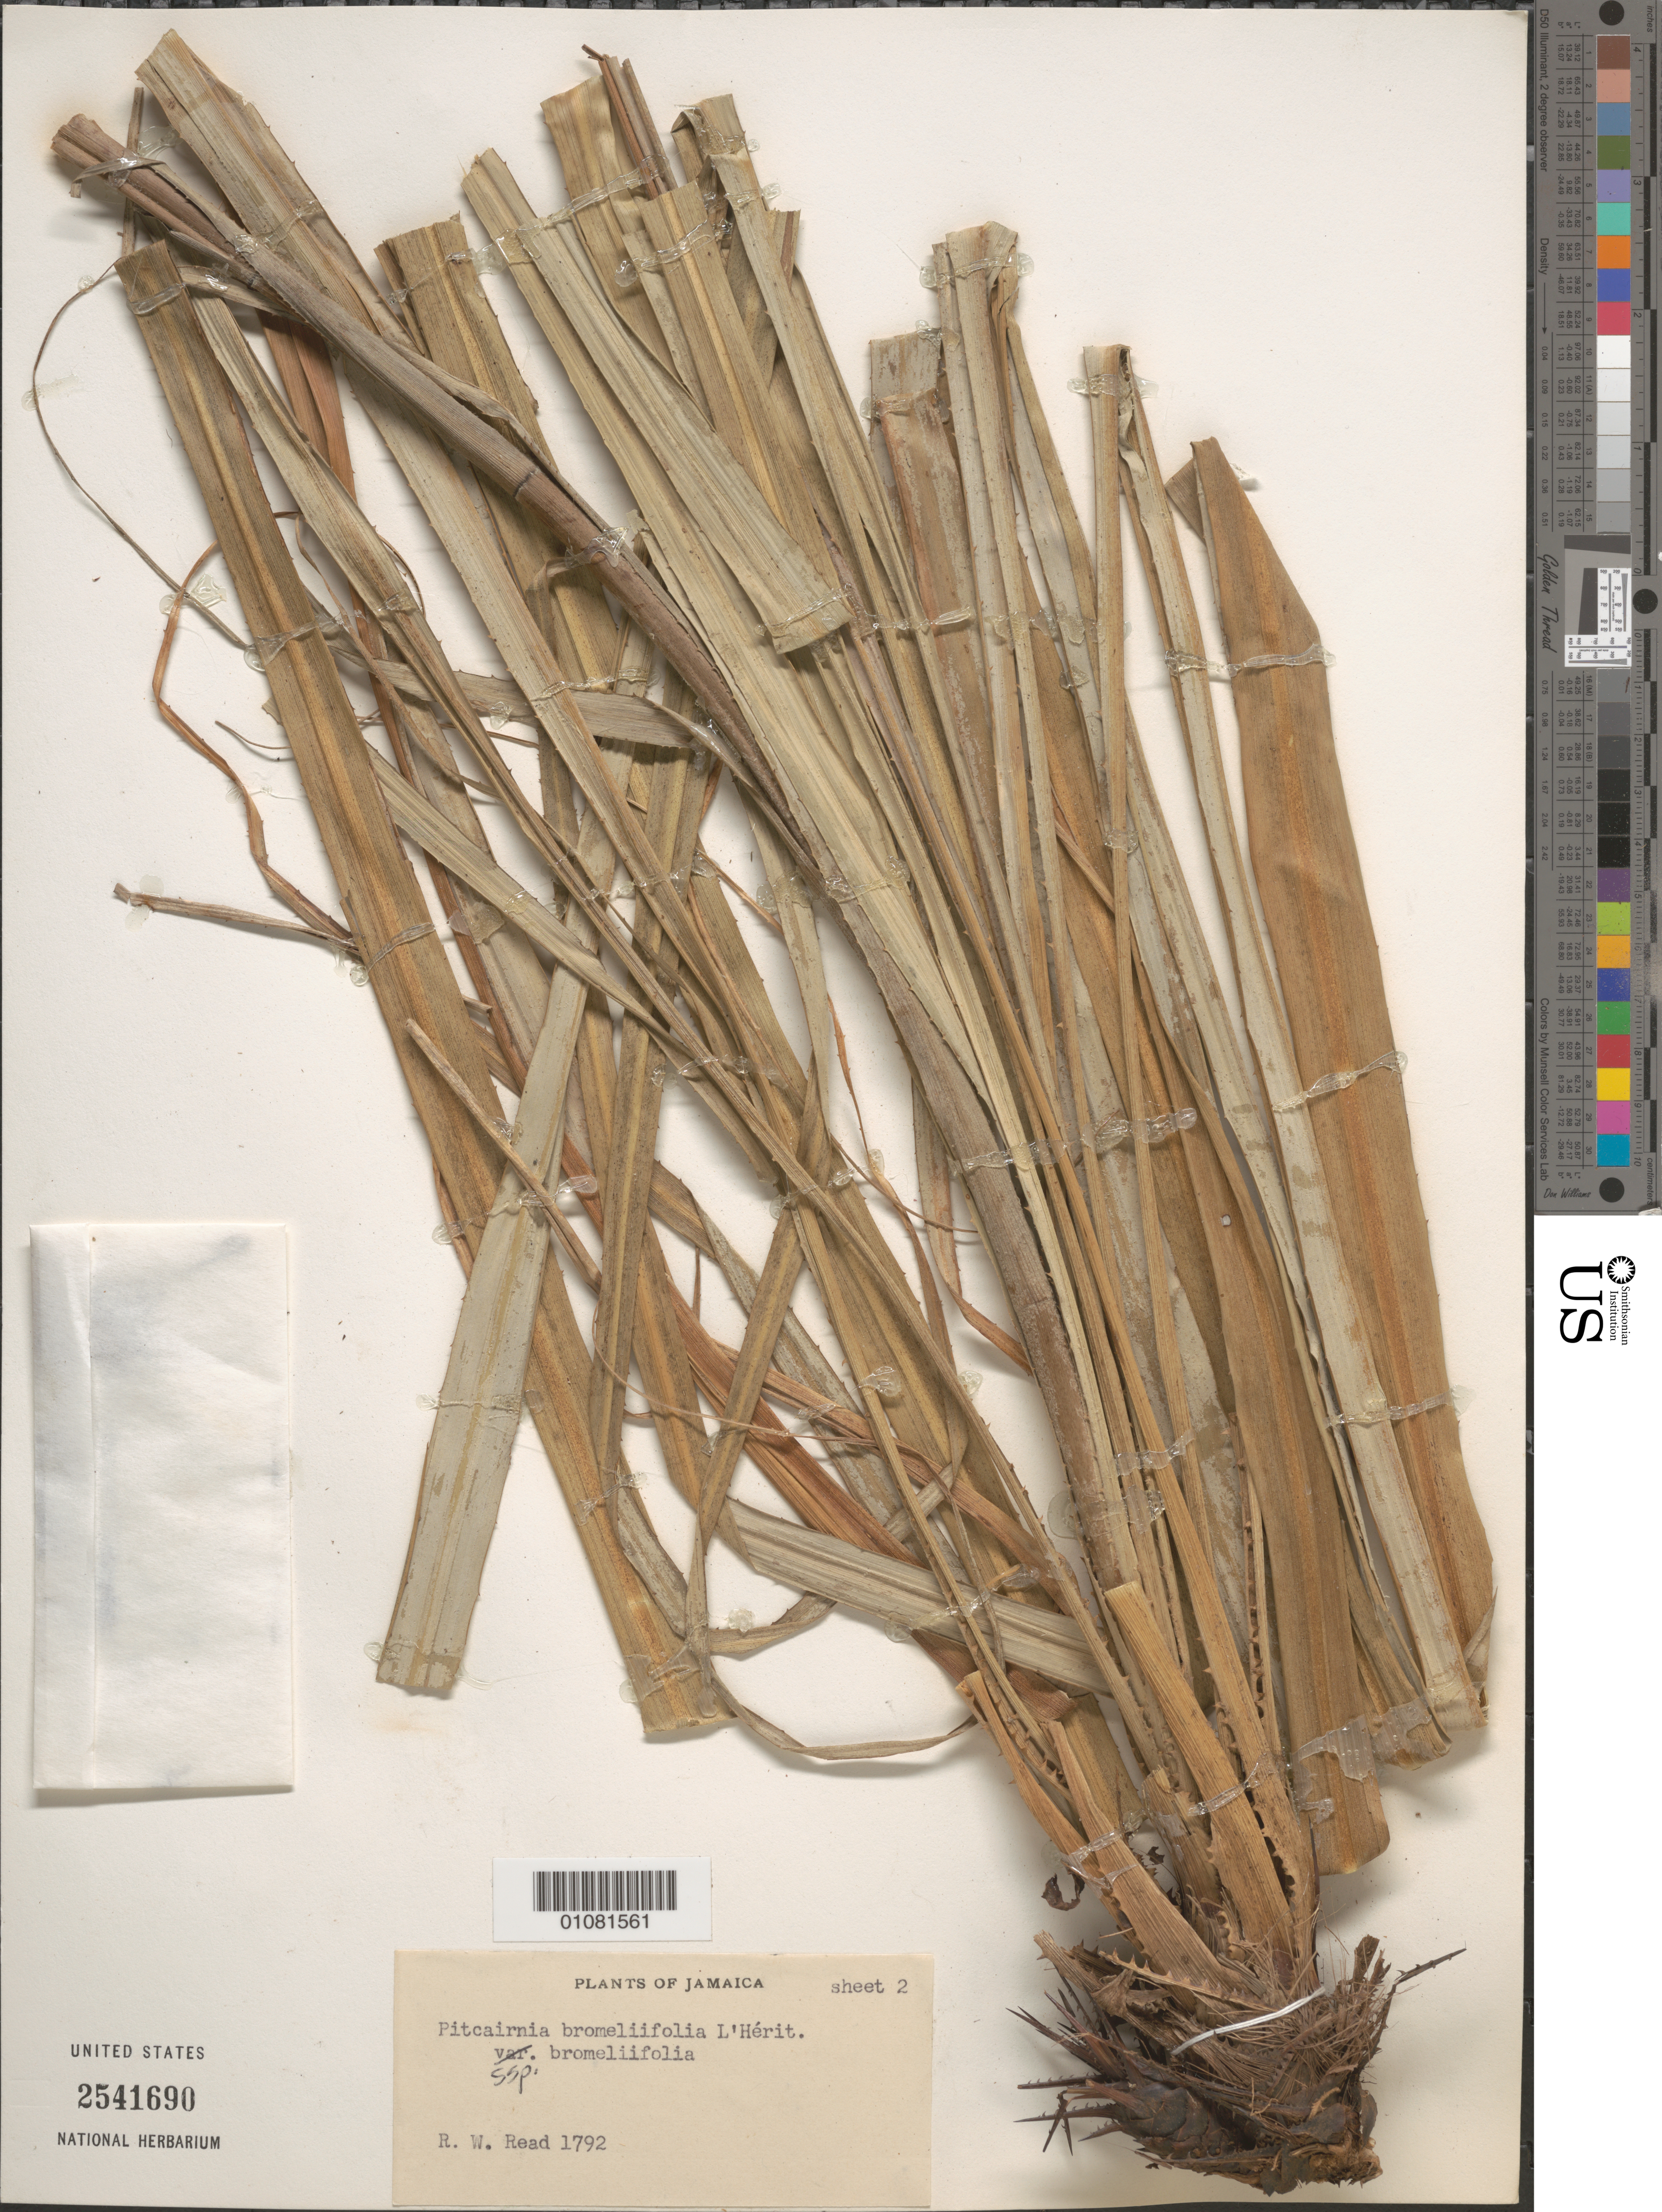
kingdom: Plantae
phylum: Tracheophyta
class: Liliopsida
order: Poales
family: Bromeliaceae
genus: Pitcairnia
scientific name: Pitcairnia bromeliifolia var. bromeliifolia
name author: L'Hér.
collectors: R. W. Read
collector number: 1792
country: Jamaica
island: Jamaica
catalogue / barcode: US 2541690